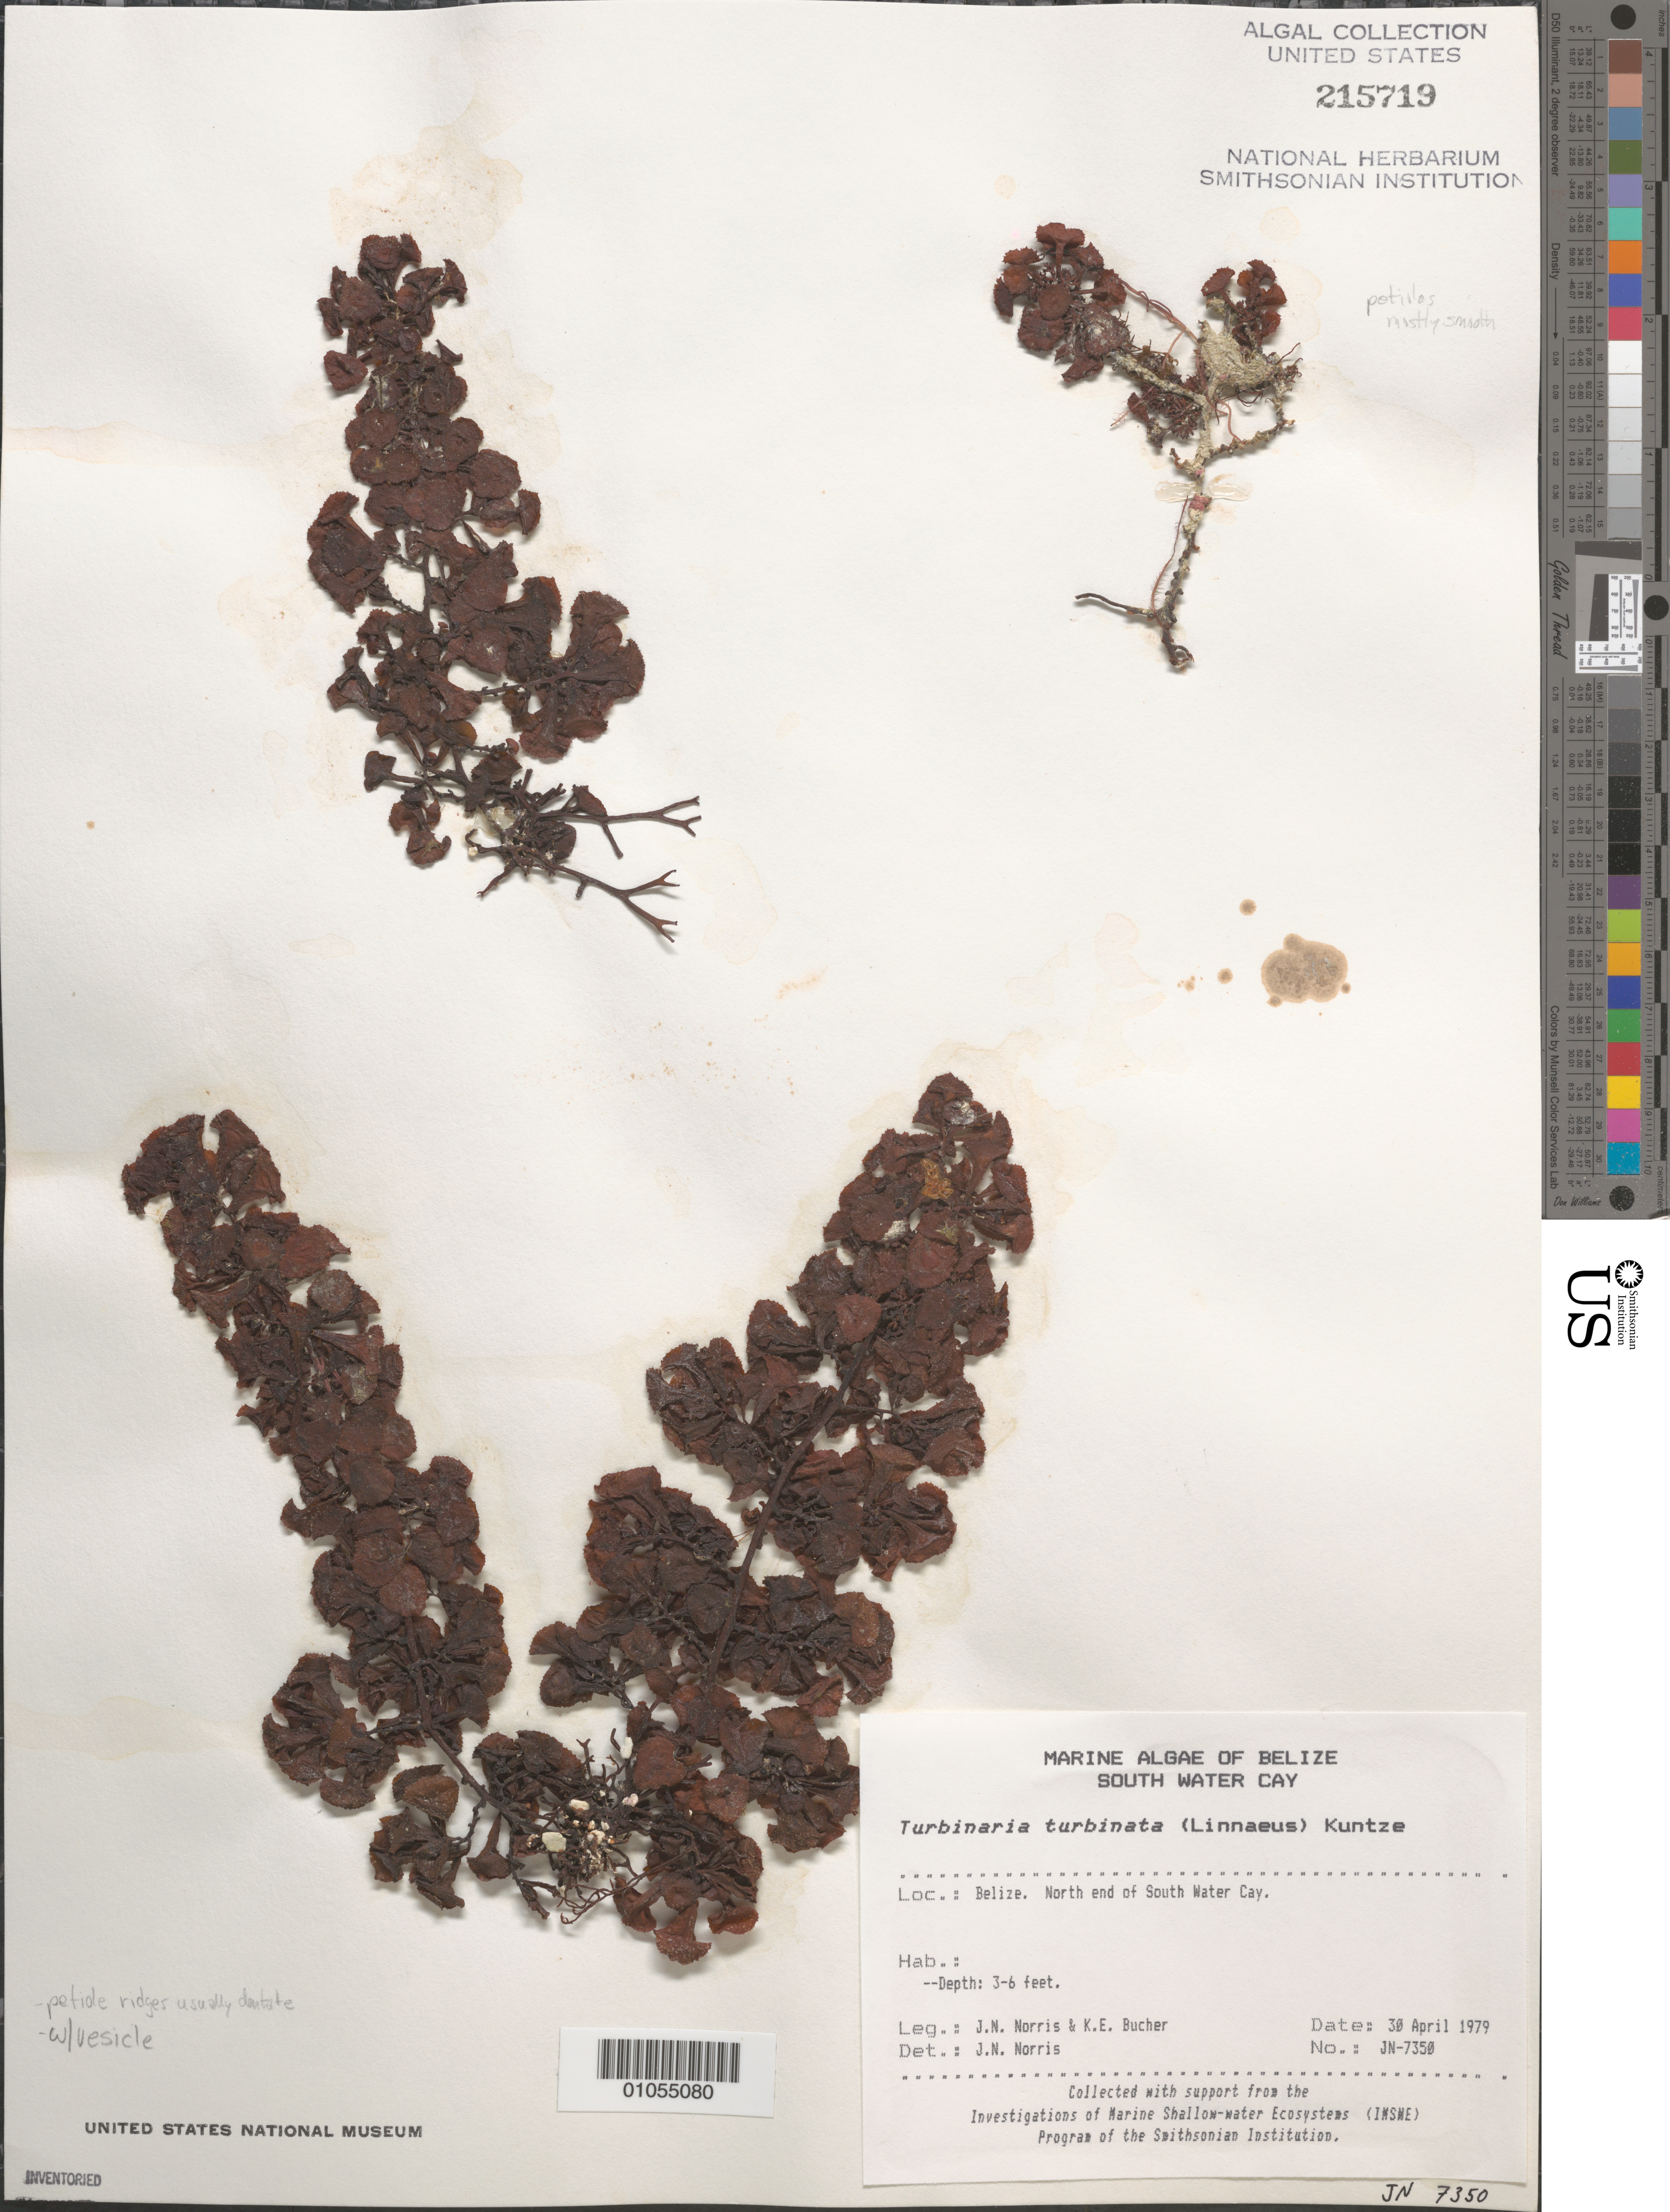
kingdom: Chromista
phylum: Ochrophyta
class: Phaeophyceae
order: Fucales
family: Sargassaceae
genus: Turbinaria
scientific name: Turbinaria turbinata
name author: (L.) Kuntze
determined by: Norris, James N.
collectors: J. N. Norris & K. E. Bucher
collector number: JN-7350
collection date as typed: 30 Apr 1979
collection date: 1979-04-30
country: Belize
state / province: Stann Creek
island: South Water Cay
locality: North end of the cay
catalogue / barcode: US 215719